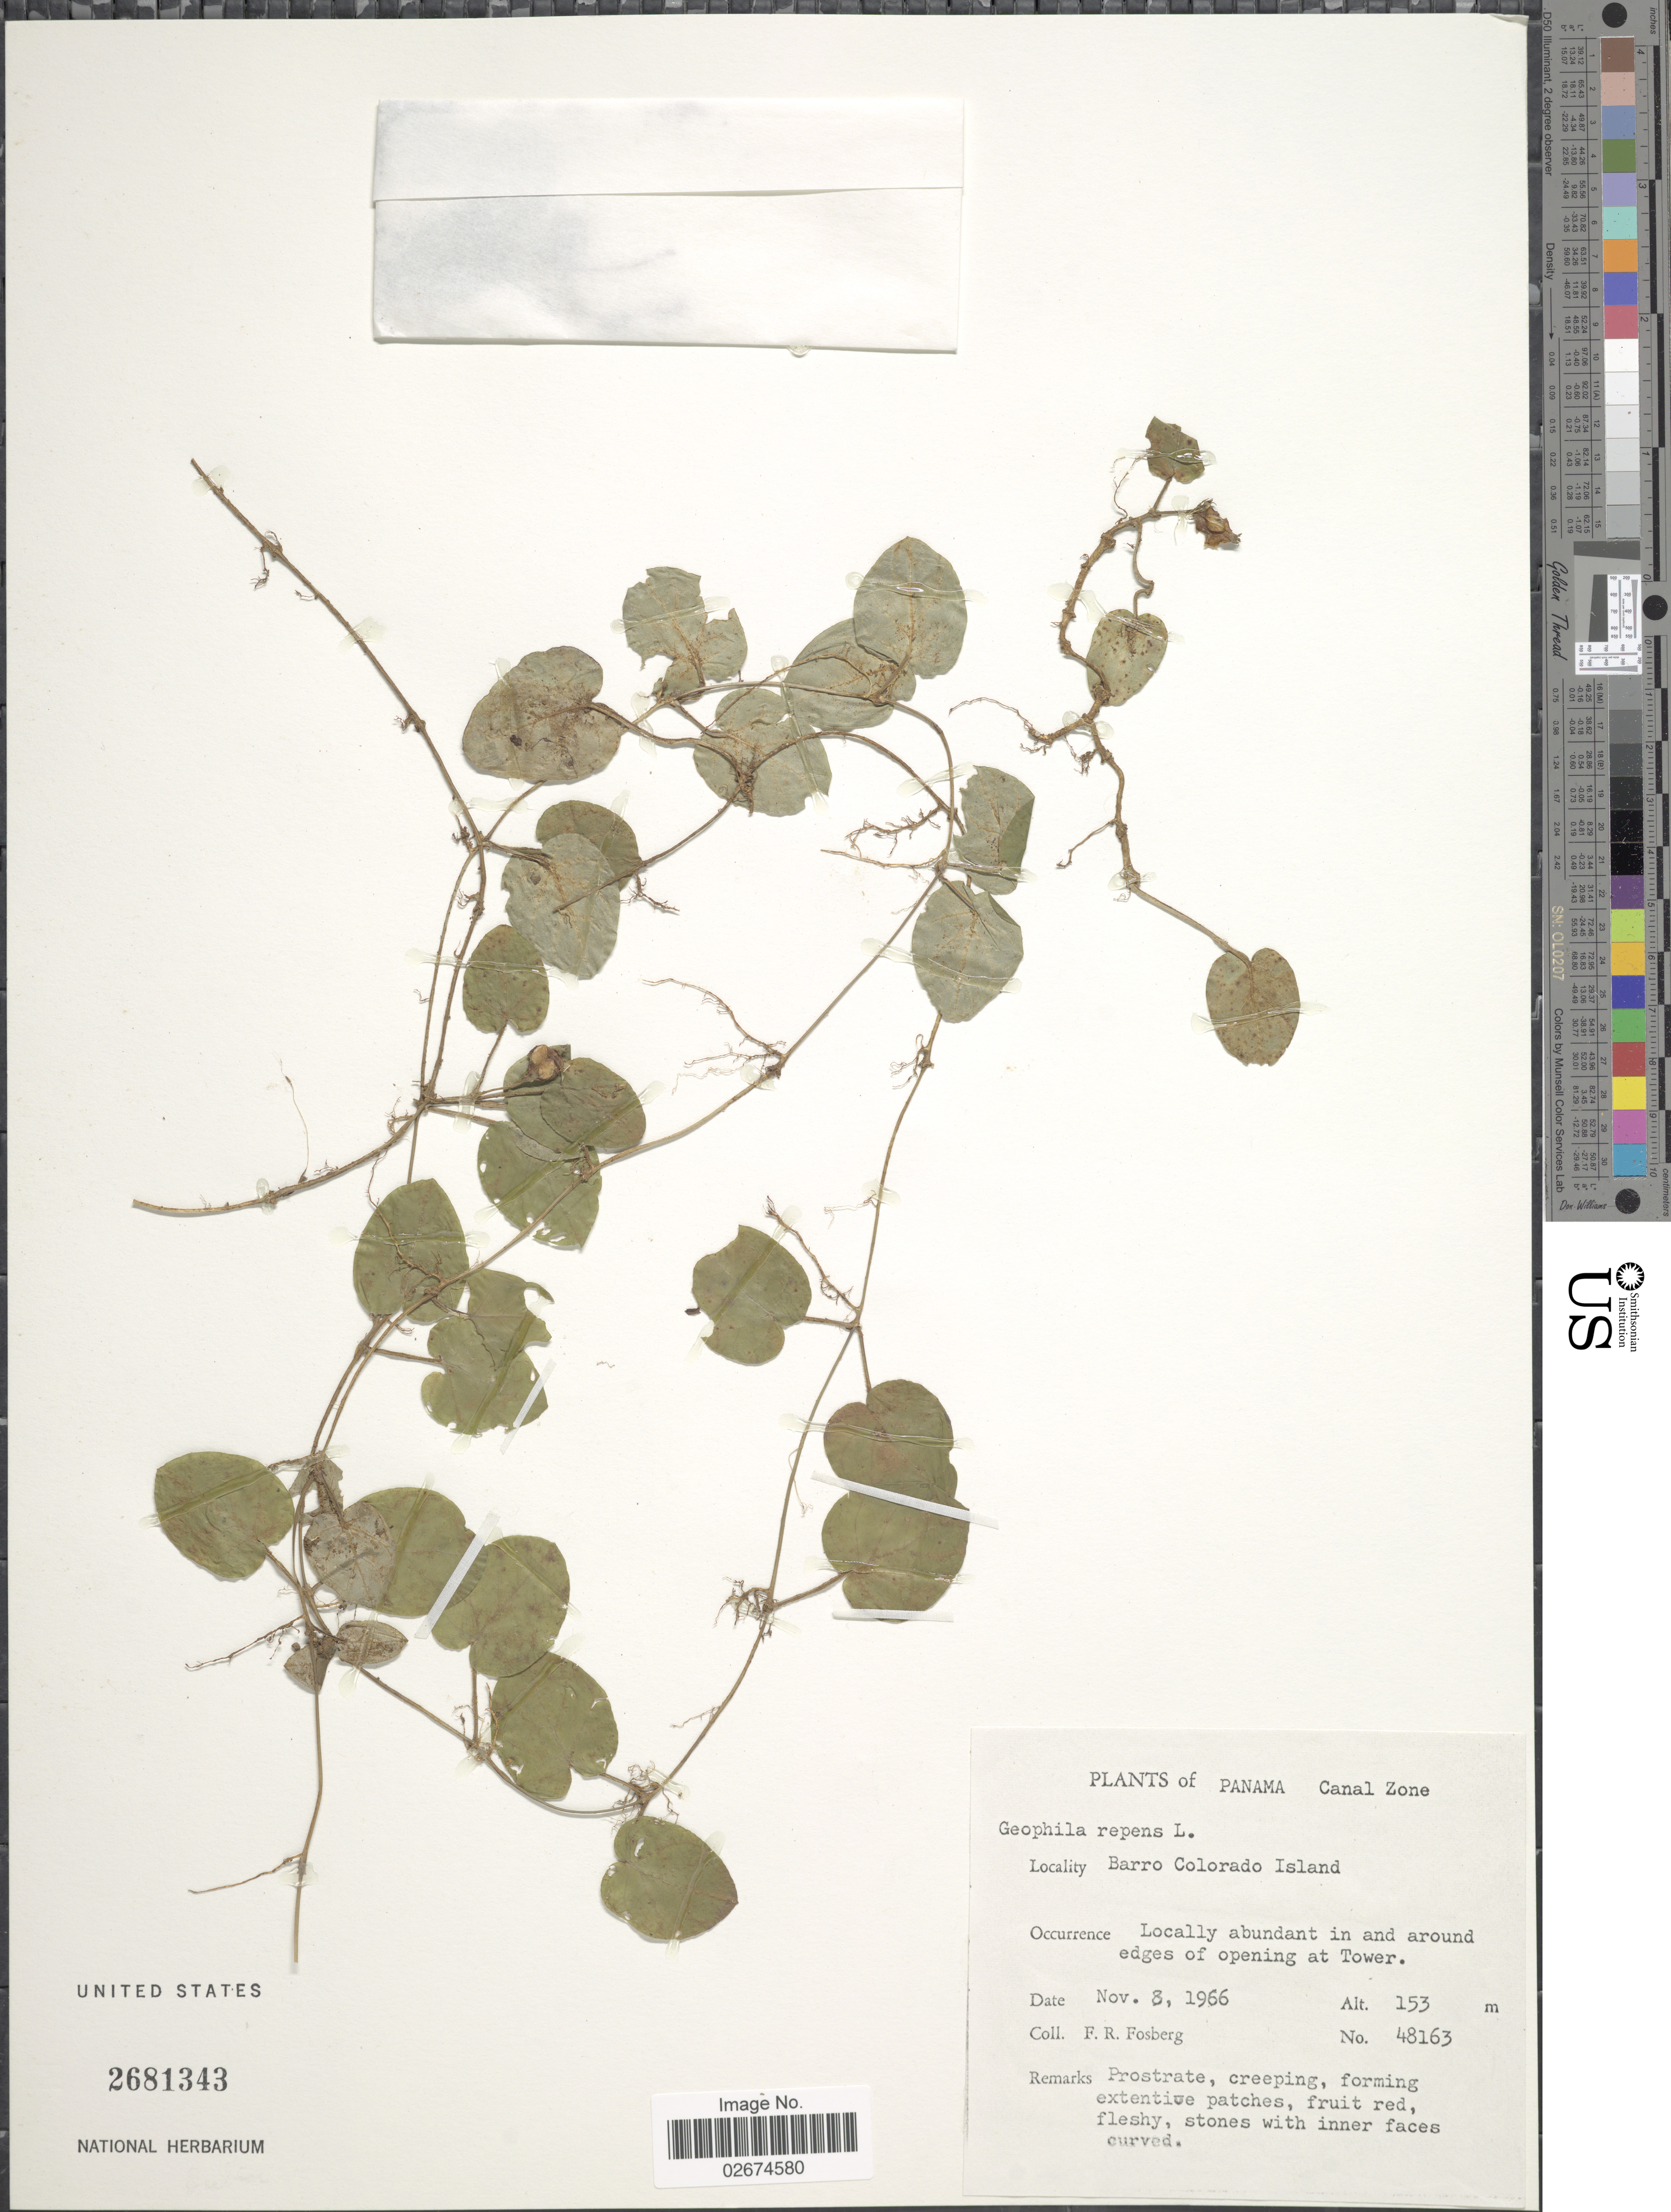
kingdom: Plantae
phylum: Tracheophyta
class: Magnoliopsida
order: Gentianales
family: Rubiaceae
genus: Geophila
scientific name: Geophila herbacea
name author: (Jacq.) K. Schum.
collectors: F. R. Fosberg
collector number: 48163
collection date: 1966-11-08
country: Panama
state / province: Panamá Oeste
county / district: Canal Zone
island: Barro Colorado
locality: Canal Zone. Barro Colorado Island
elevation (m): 153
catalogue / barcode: US 2681343